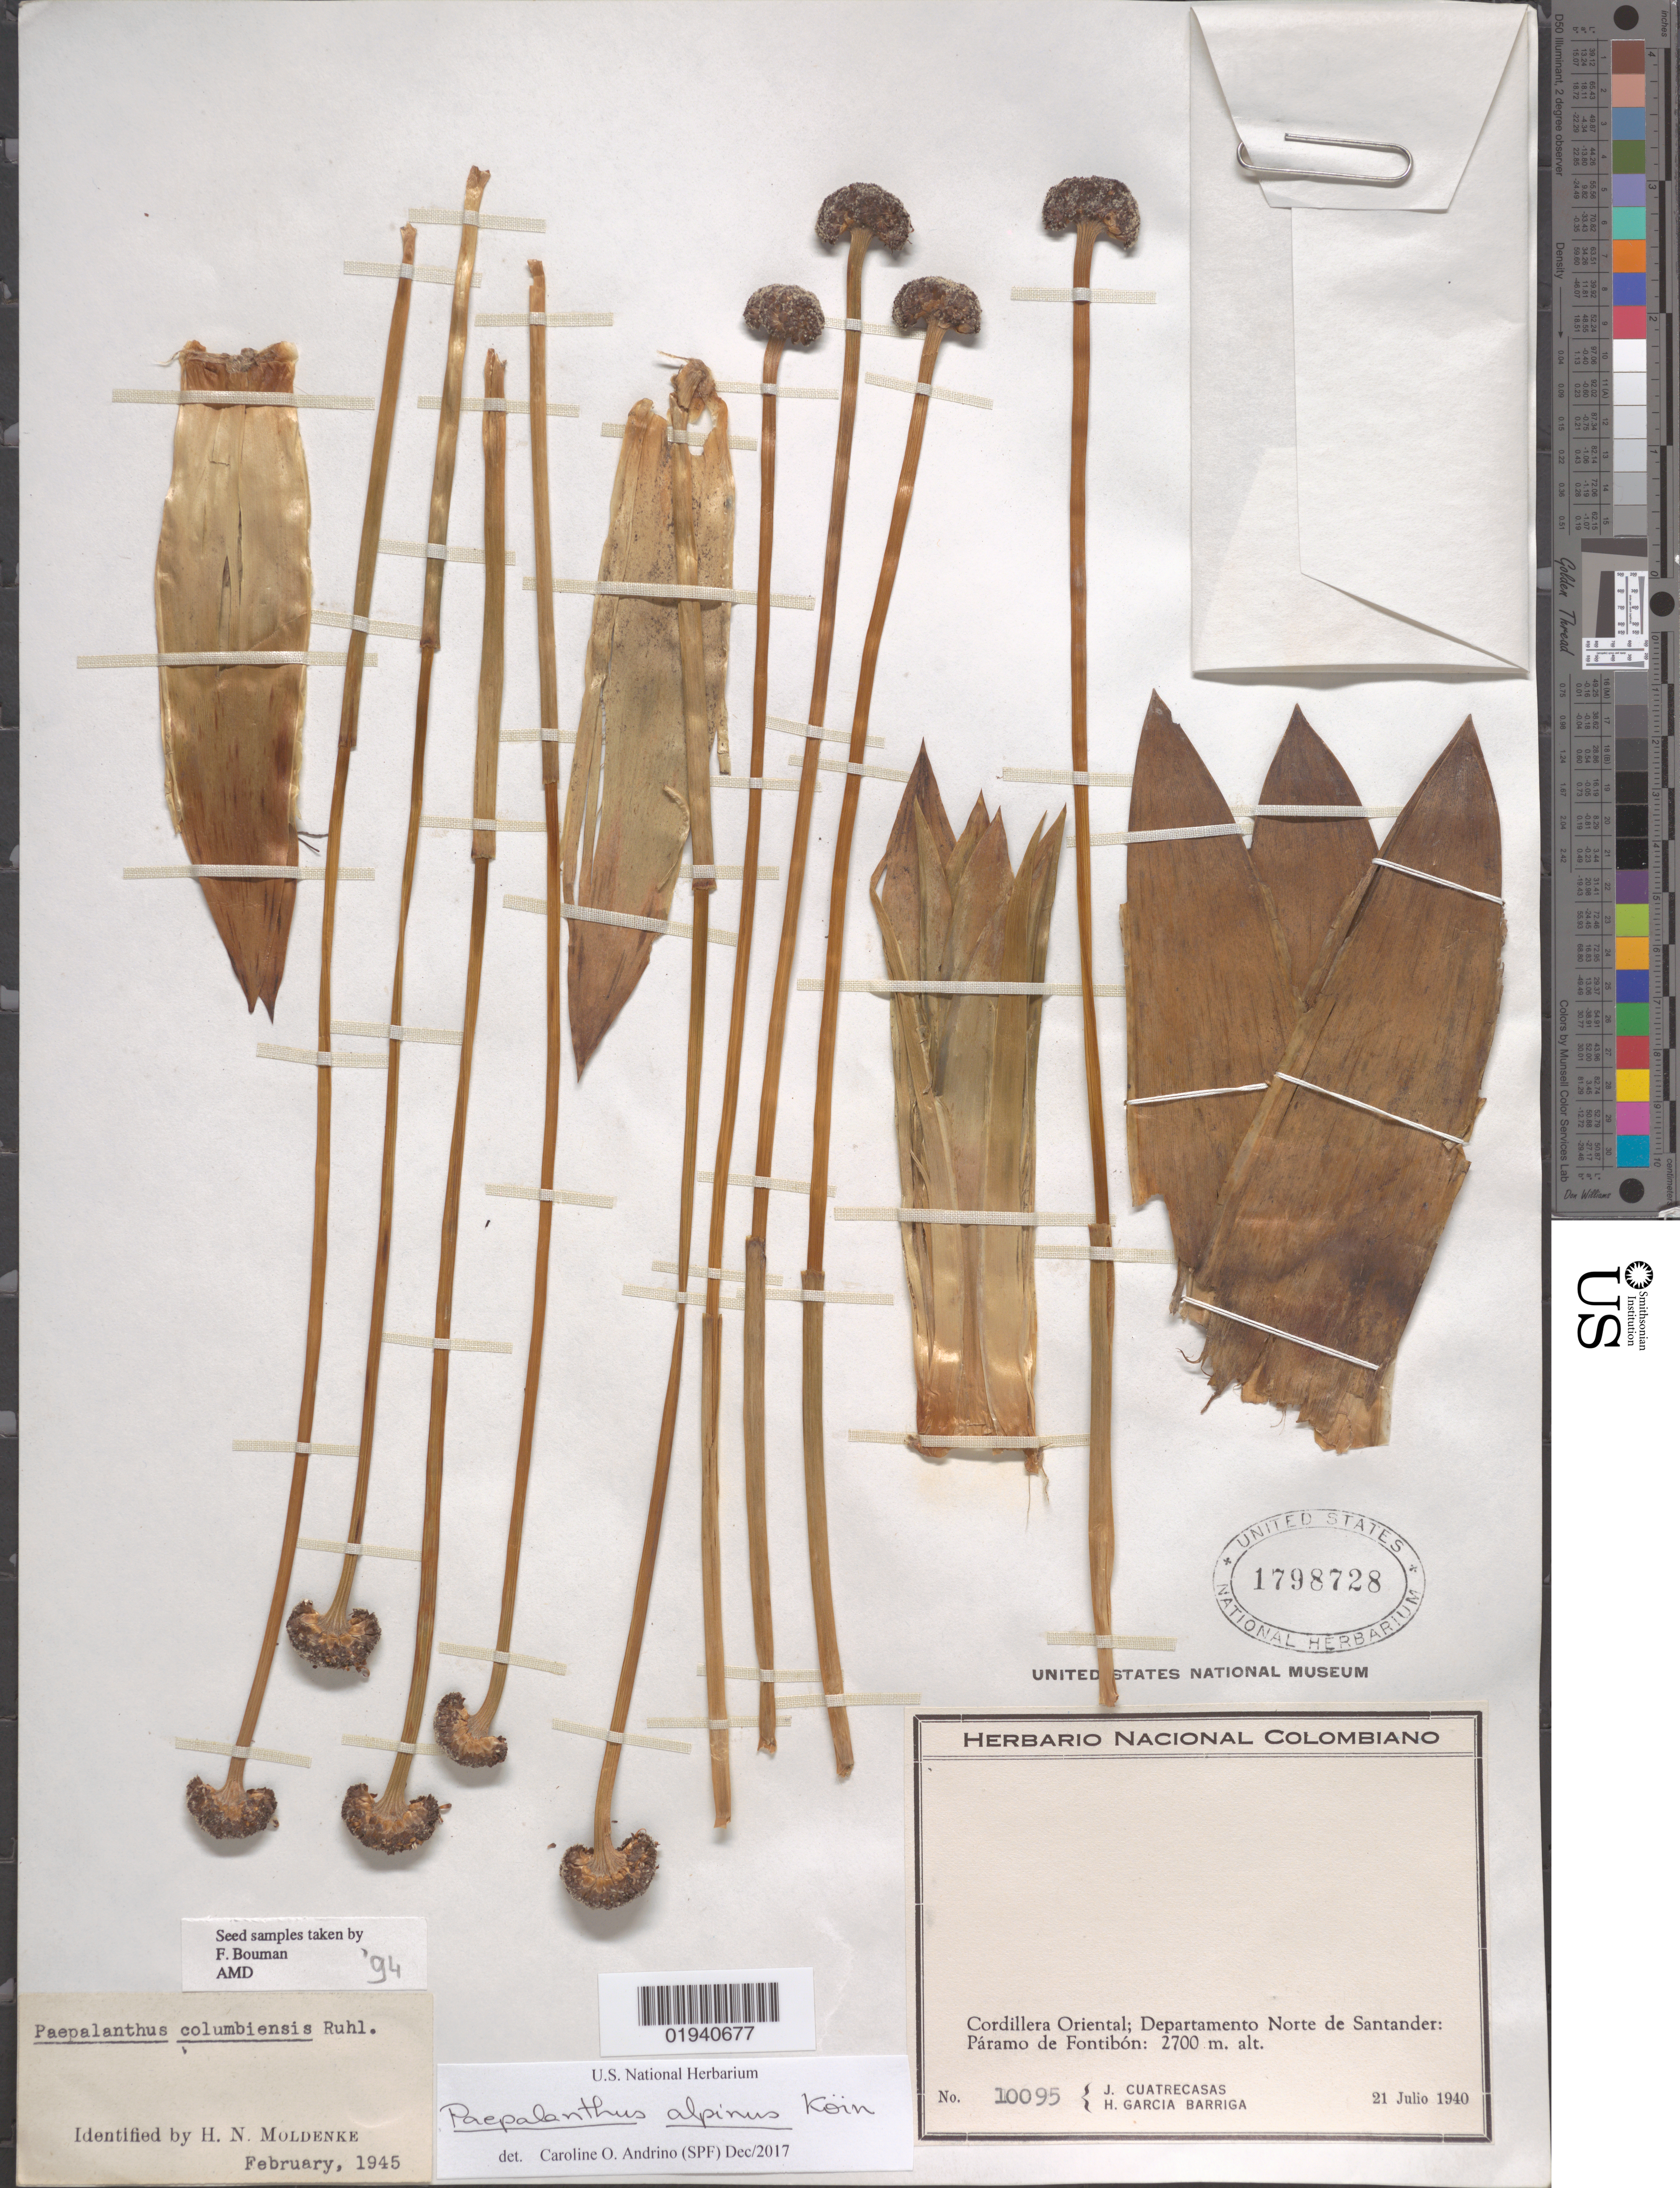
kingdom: Plantae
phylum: Tracheophyta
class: Liliopsida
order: Poales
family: Eriocaulaceae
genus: Paepalanthus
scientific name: Paepalanthus alpinus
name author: Körn.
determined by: Andrino, C. O.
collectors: J. Cuatrecasas & H. García Barriga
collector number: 10095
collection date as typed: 21 Jul 1940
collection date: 1940-07-21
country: Colombia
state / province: Norte de Santander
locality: Páramo de Fontibon, Cordillera Oriental.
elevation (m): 2700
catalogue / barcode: US 1798728